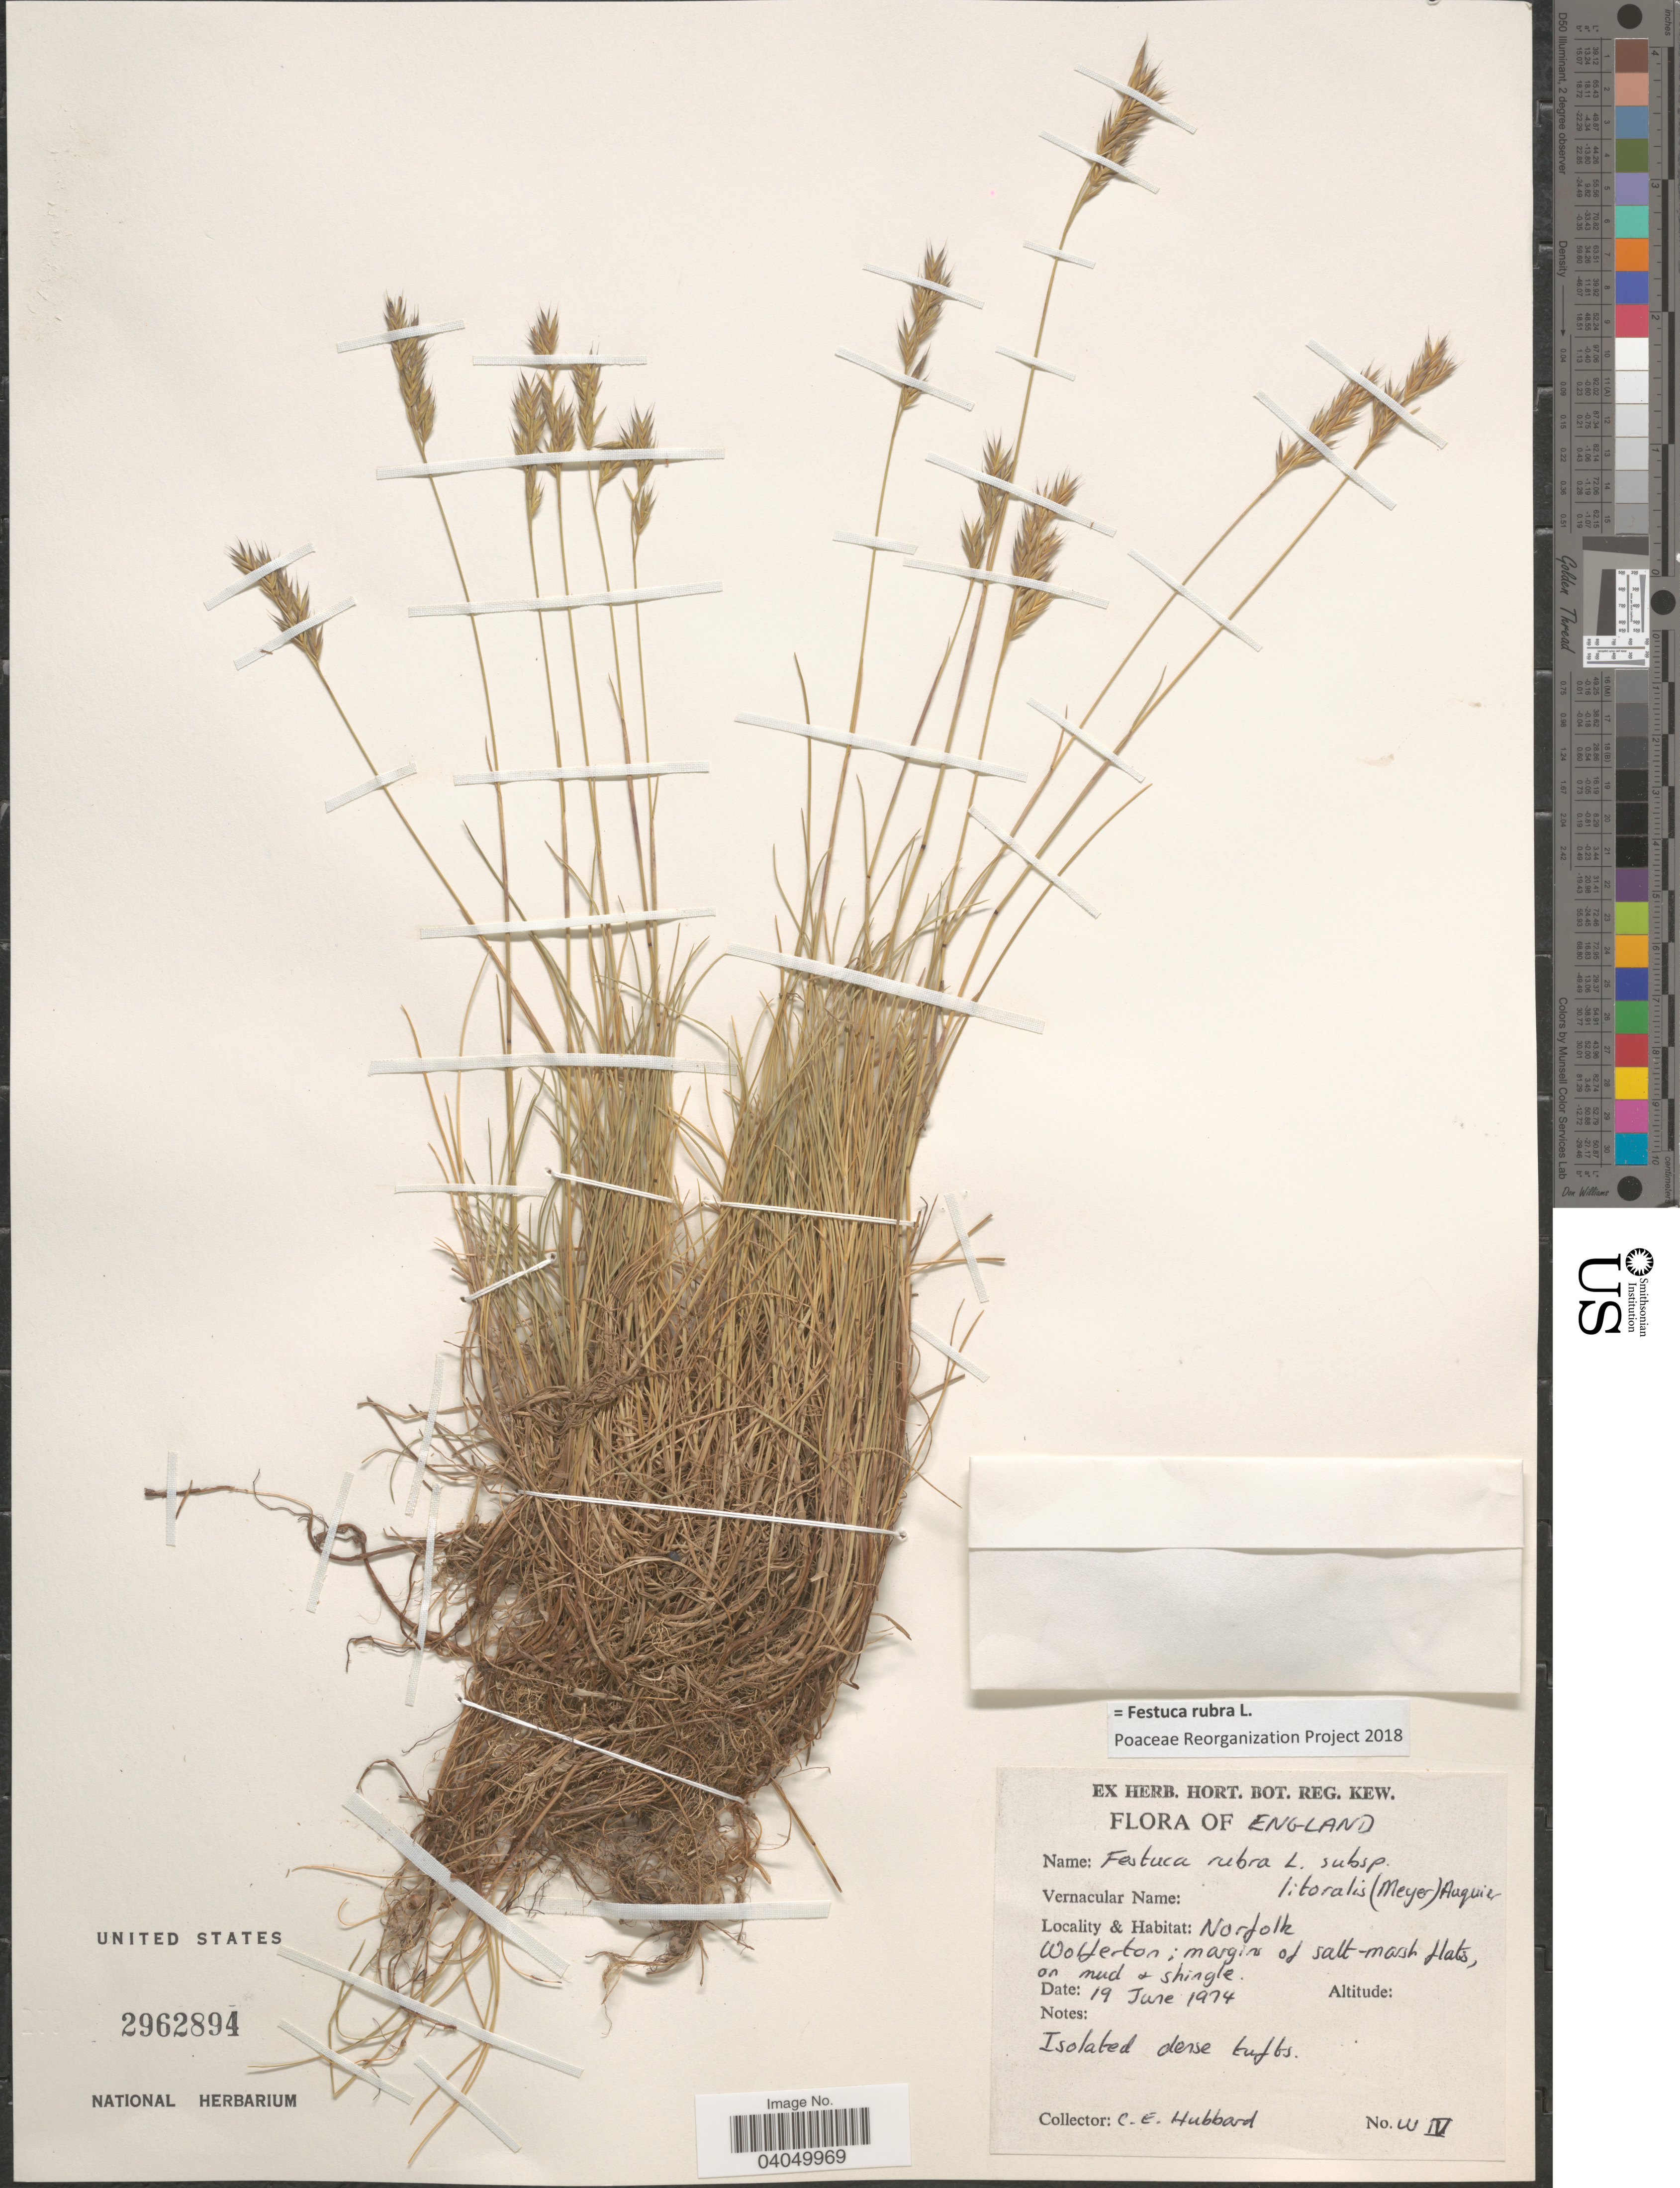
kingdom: Plantae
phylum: Tracheophyta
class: Liliopsida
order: Poales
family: Poaceae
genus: Festuca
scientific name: Festuca rubra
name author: L.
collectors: C. E. Hubbard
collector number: wIV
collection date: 1974-06-19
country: United Kingdom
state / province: England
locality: Norfolk. Wolferton; margin of salt-marsh flats, on mud & shingle.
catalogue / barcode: US 2962894